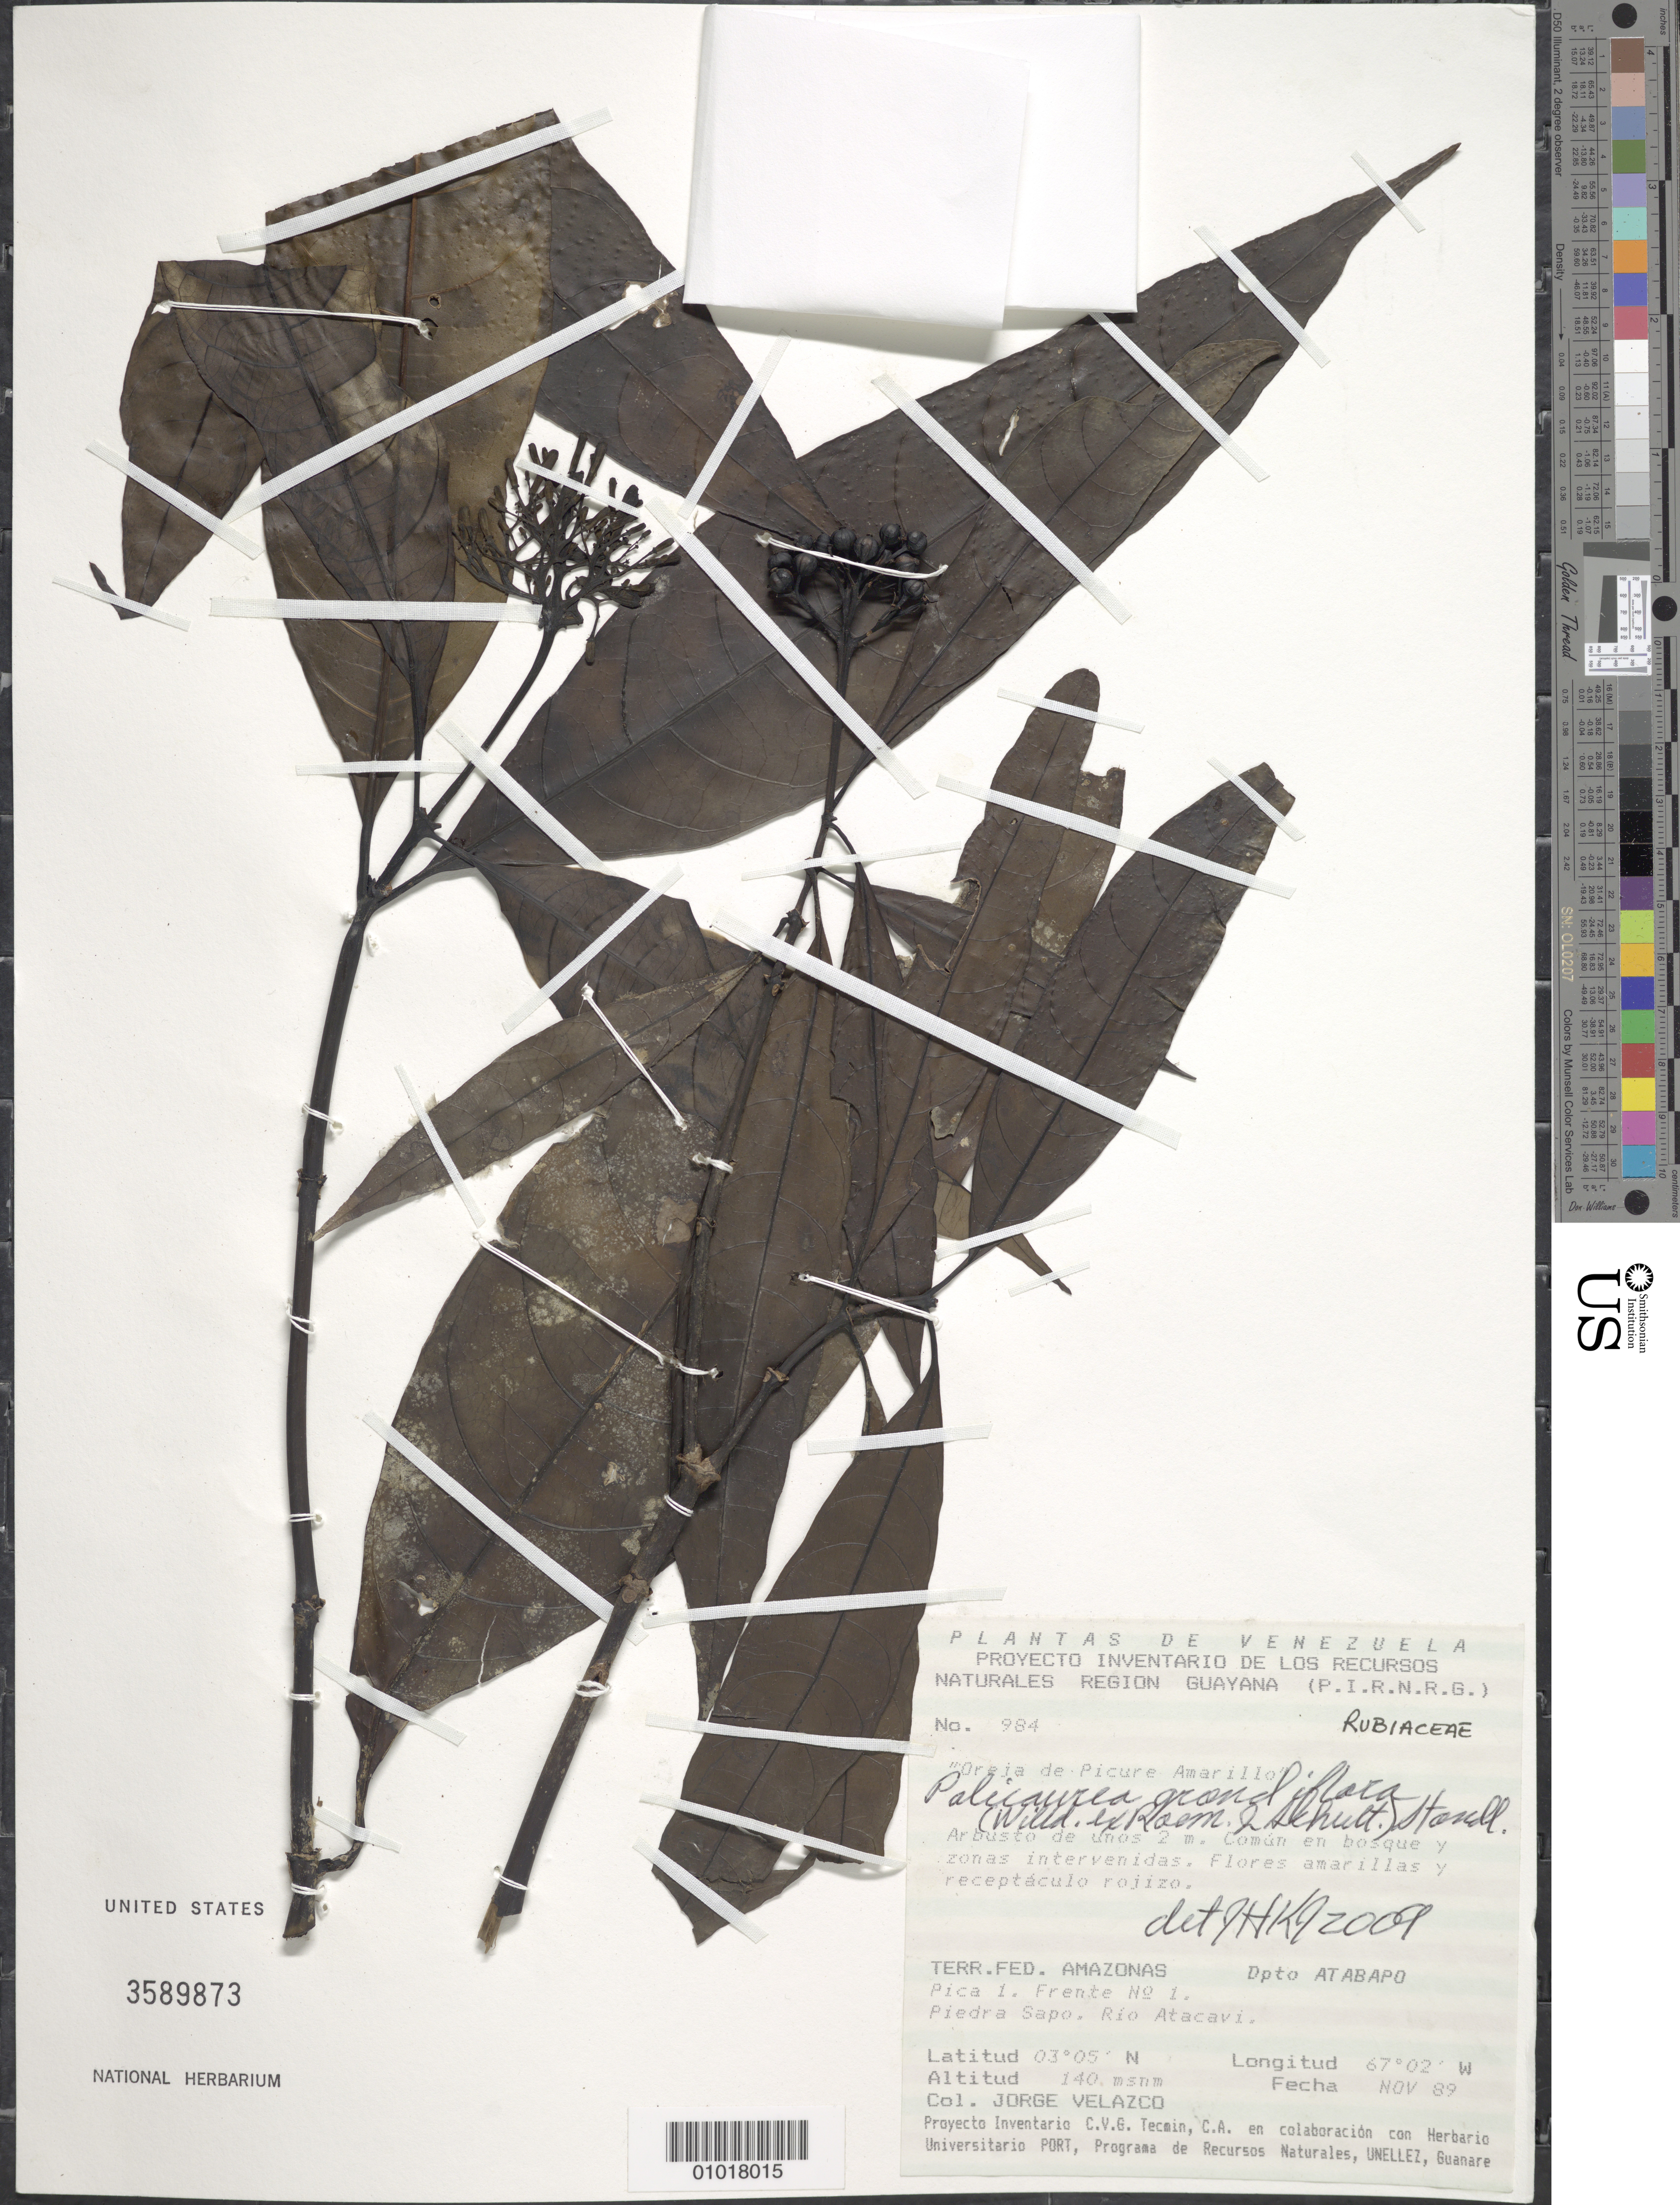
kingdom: Plantae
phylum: Tracheophyta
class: Magnoliopsida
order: Gentianales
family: Rubiaceae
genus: Palicourea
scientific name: Palicourea grandiflora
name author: (Kunth) Standl.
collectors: J. Velazco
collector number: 984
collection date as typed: Nov-89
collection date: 1989-11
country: Venezuela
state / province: Amazonas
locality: Pica 1. Frente No. 1. Piedra Sapo. Rio Atacavi.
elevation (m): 140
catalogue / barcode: US 3589873